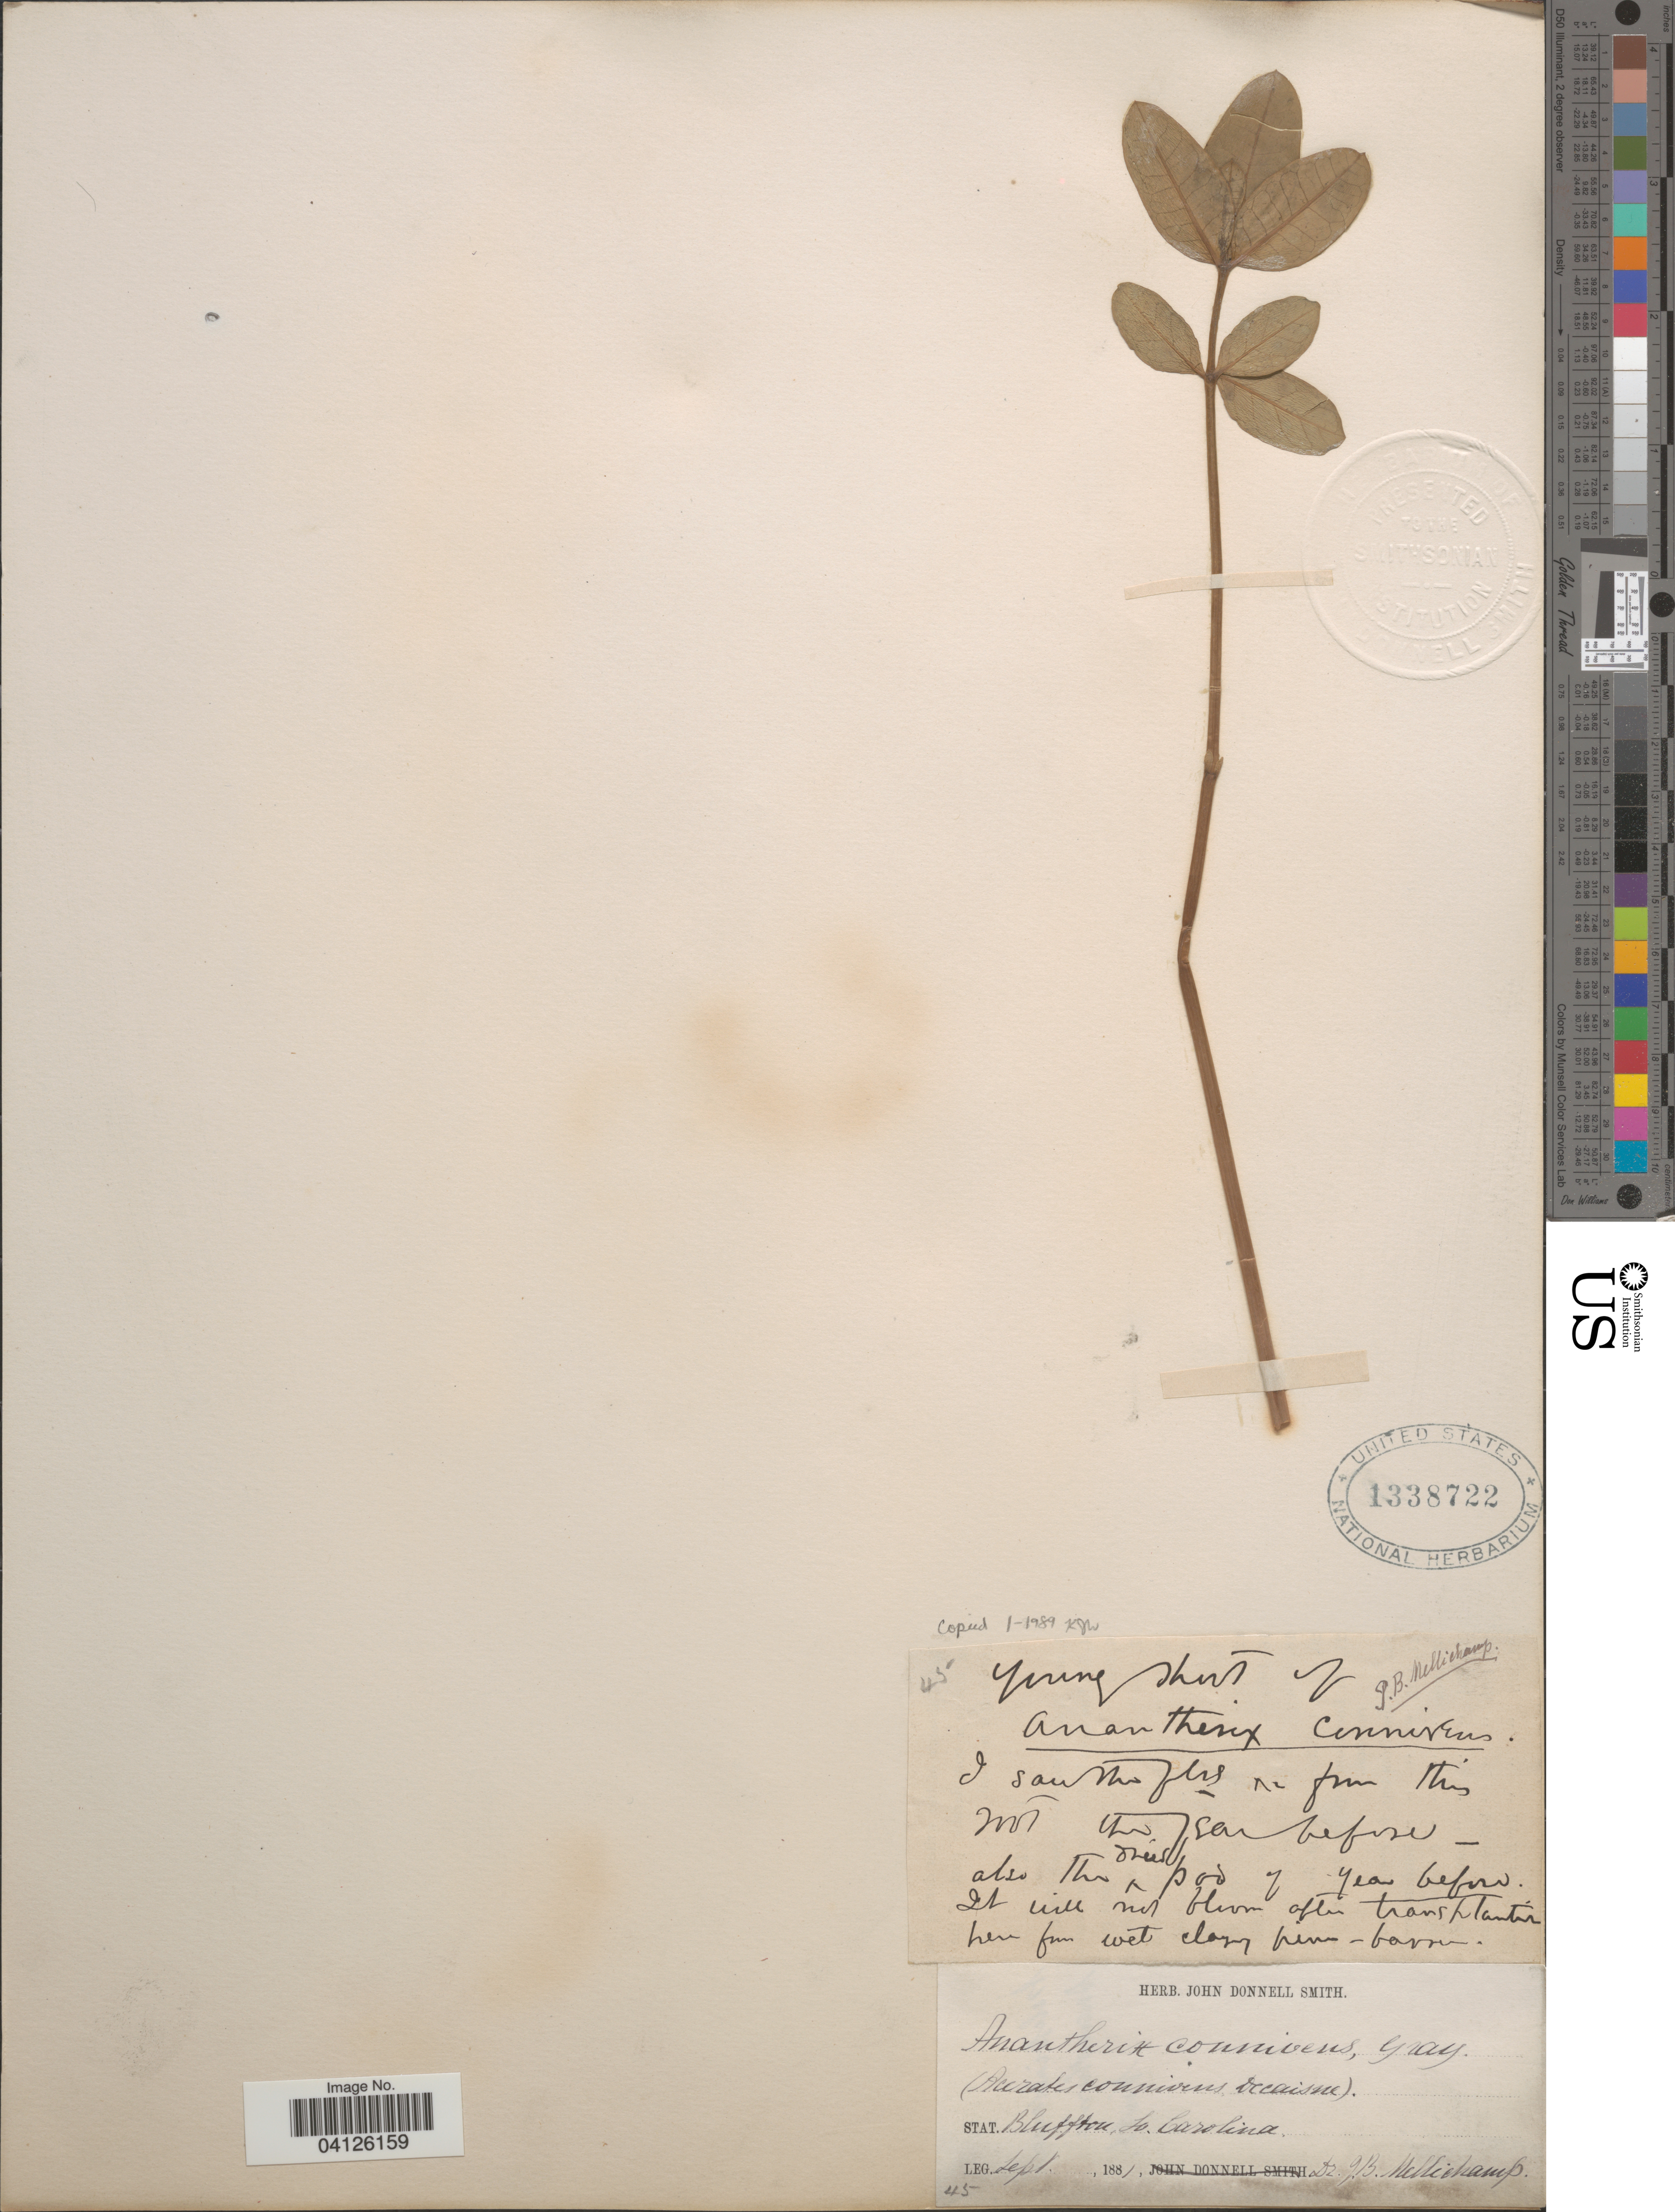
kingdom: Plantae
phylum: Tracheophyta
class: Magnoliopsida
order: Gentianales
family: Apocynaceae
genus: Anantherix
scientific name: Anantherix connivens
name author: (Baldwin ex Elliot) Feay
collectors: J. Mellichamp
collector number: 45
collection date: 1881-09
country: United States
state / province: South Carolina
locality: Bluffton, So. Carolina.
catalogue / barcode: US 1338722